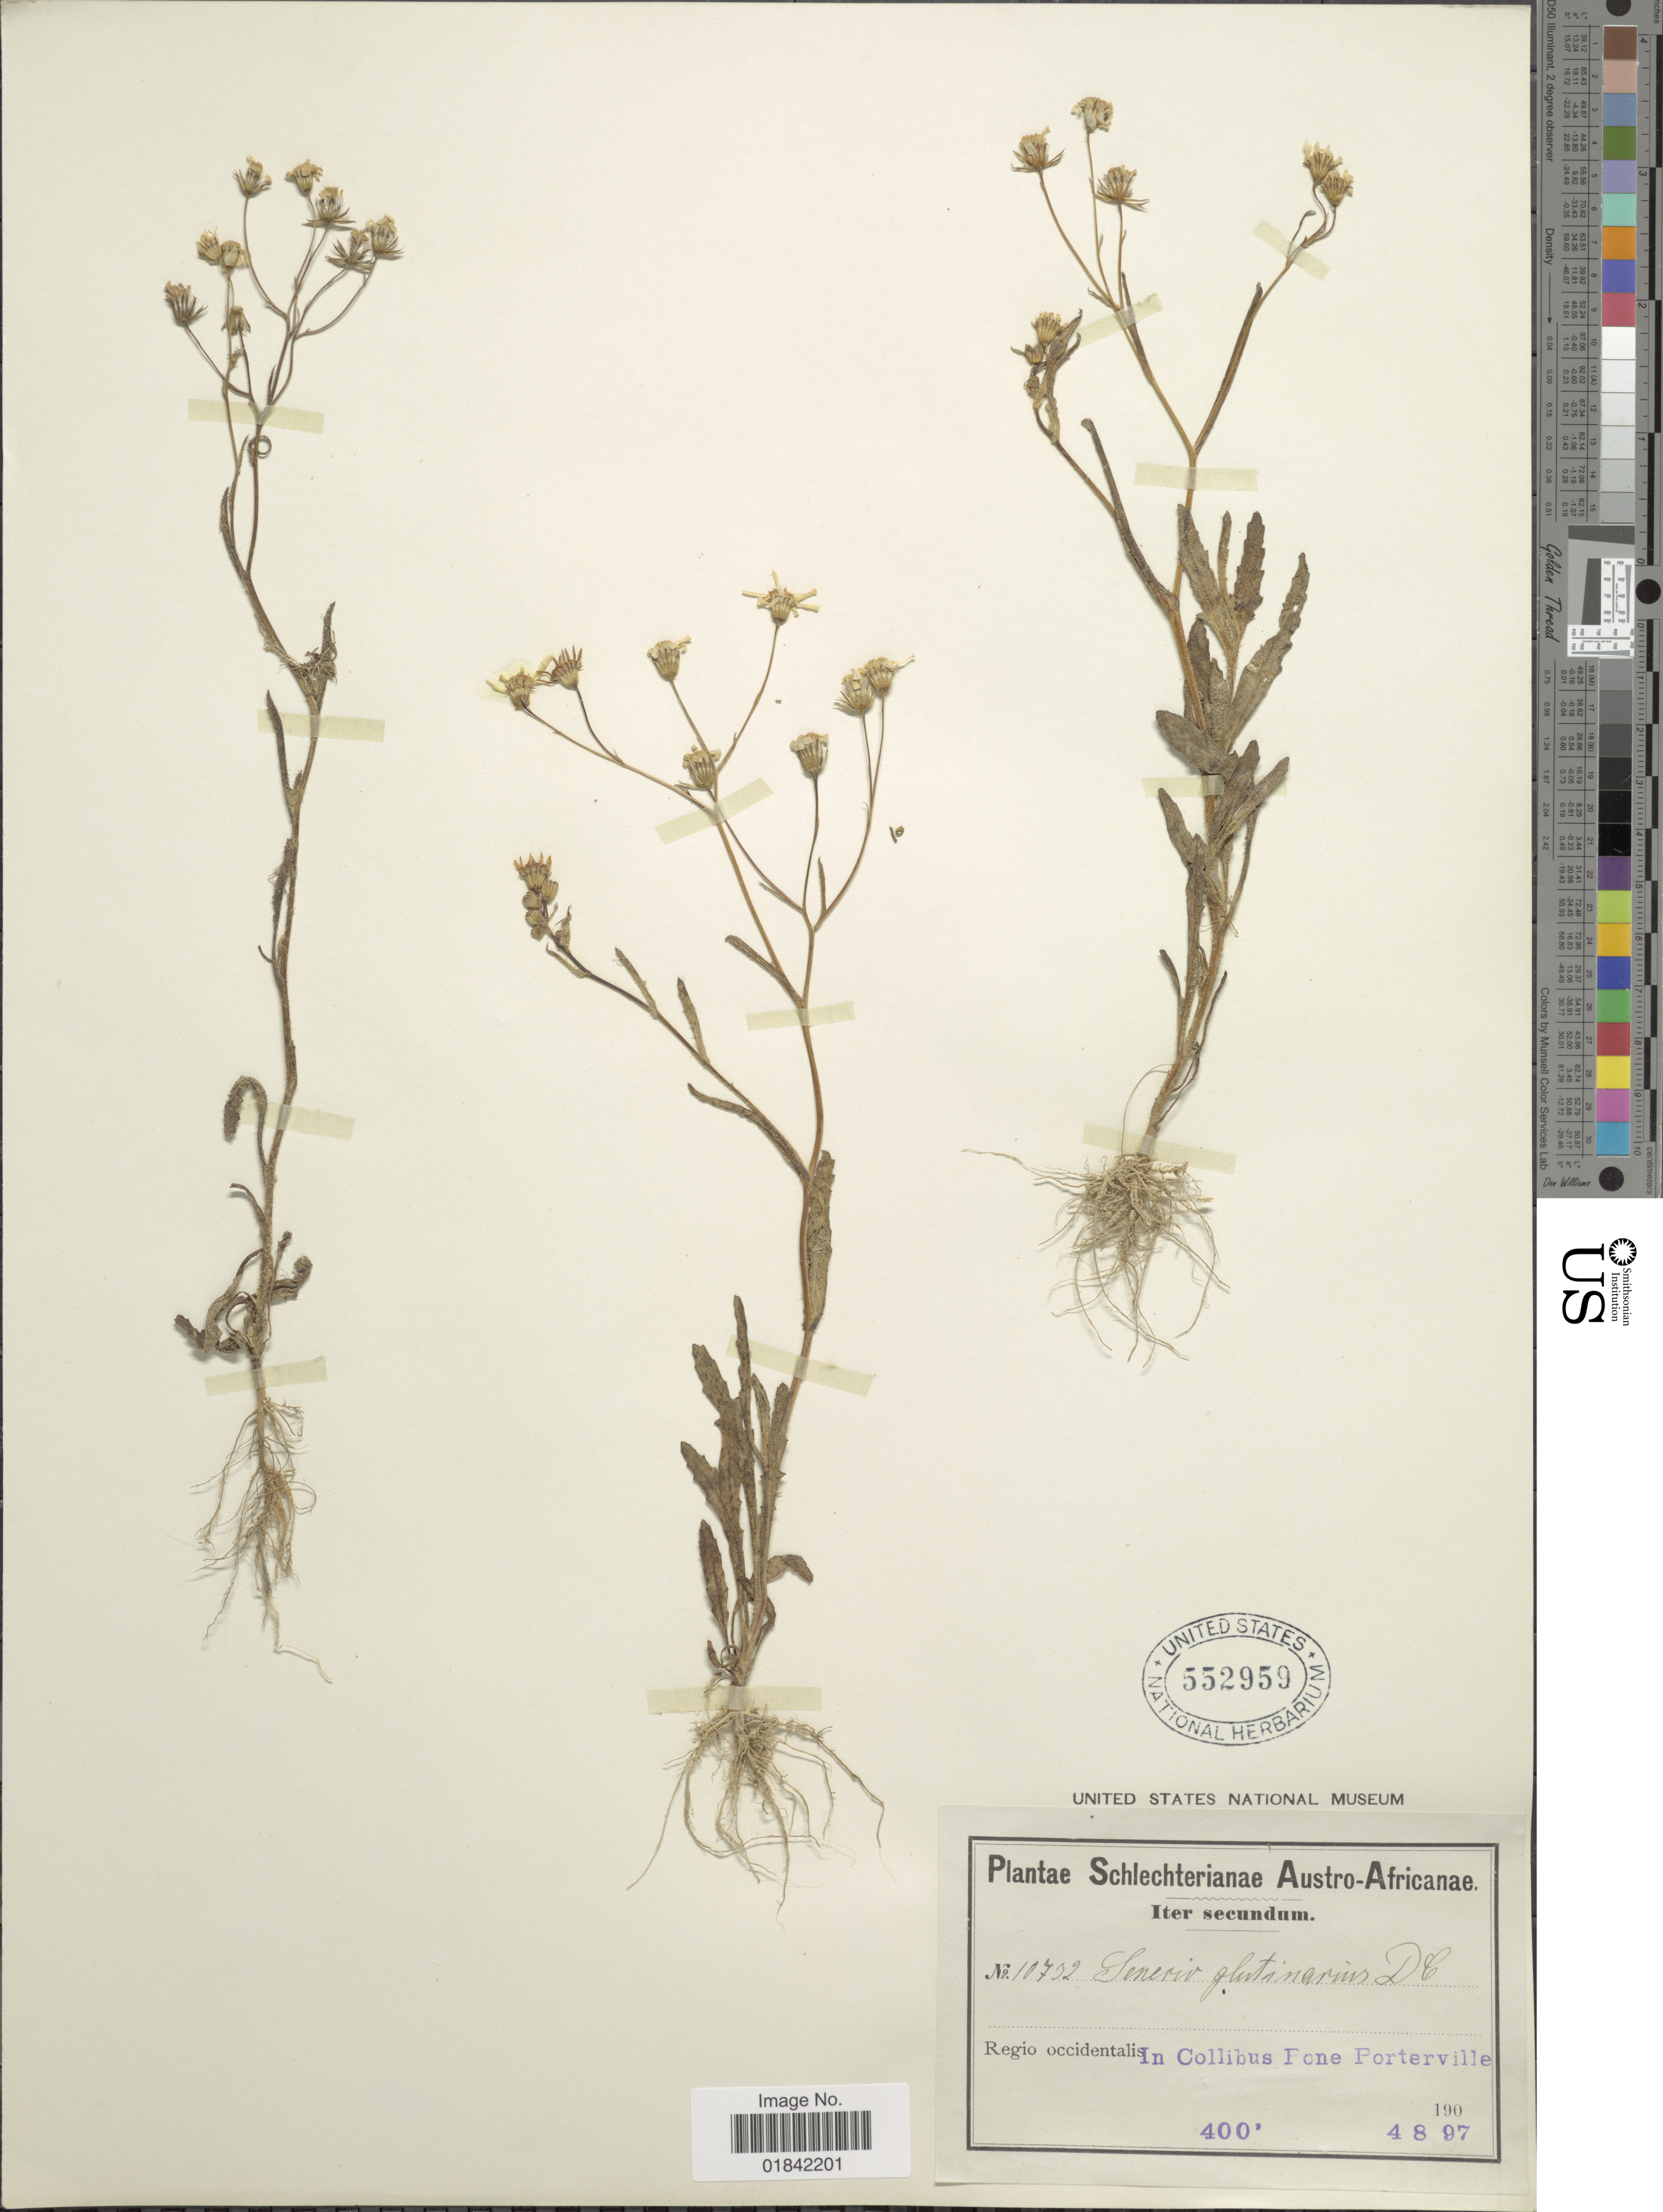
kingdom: Plantae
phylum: Tracheophyta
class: Magnoliopsida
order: Asterales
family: Asteraceae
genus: Senecio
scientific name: Senecio glutinarius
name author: DC.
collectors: F. R. R. Schlechter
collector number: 10702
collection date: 1897-08-04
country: South Africa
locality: Austro-Africanae, Regio occidentalis, in Collibus Pone Porterville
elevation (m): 122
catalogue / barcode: US 552959